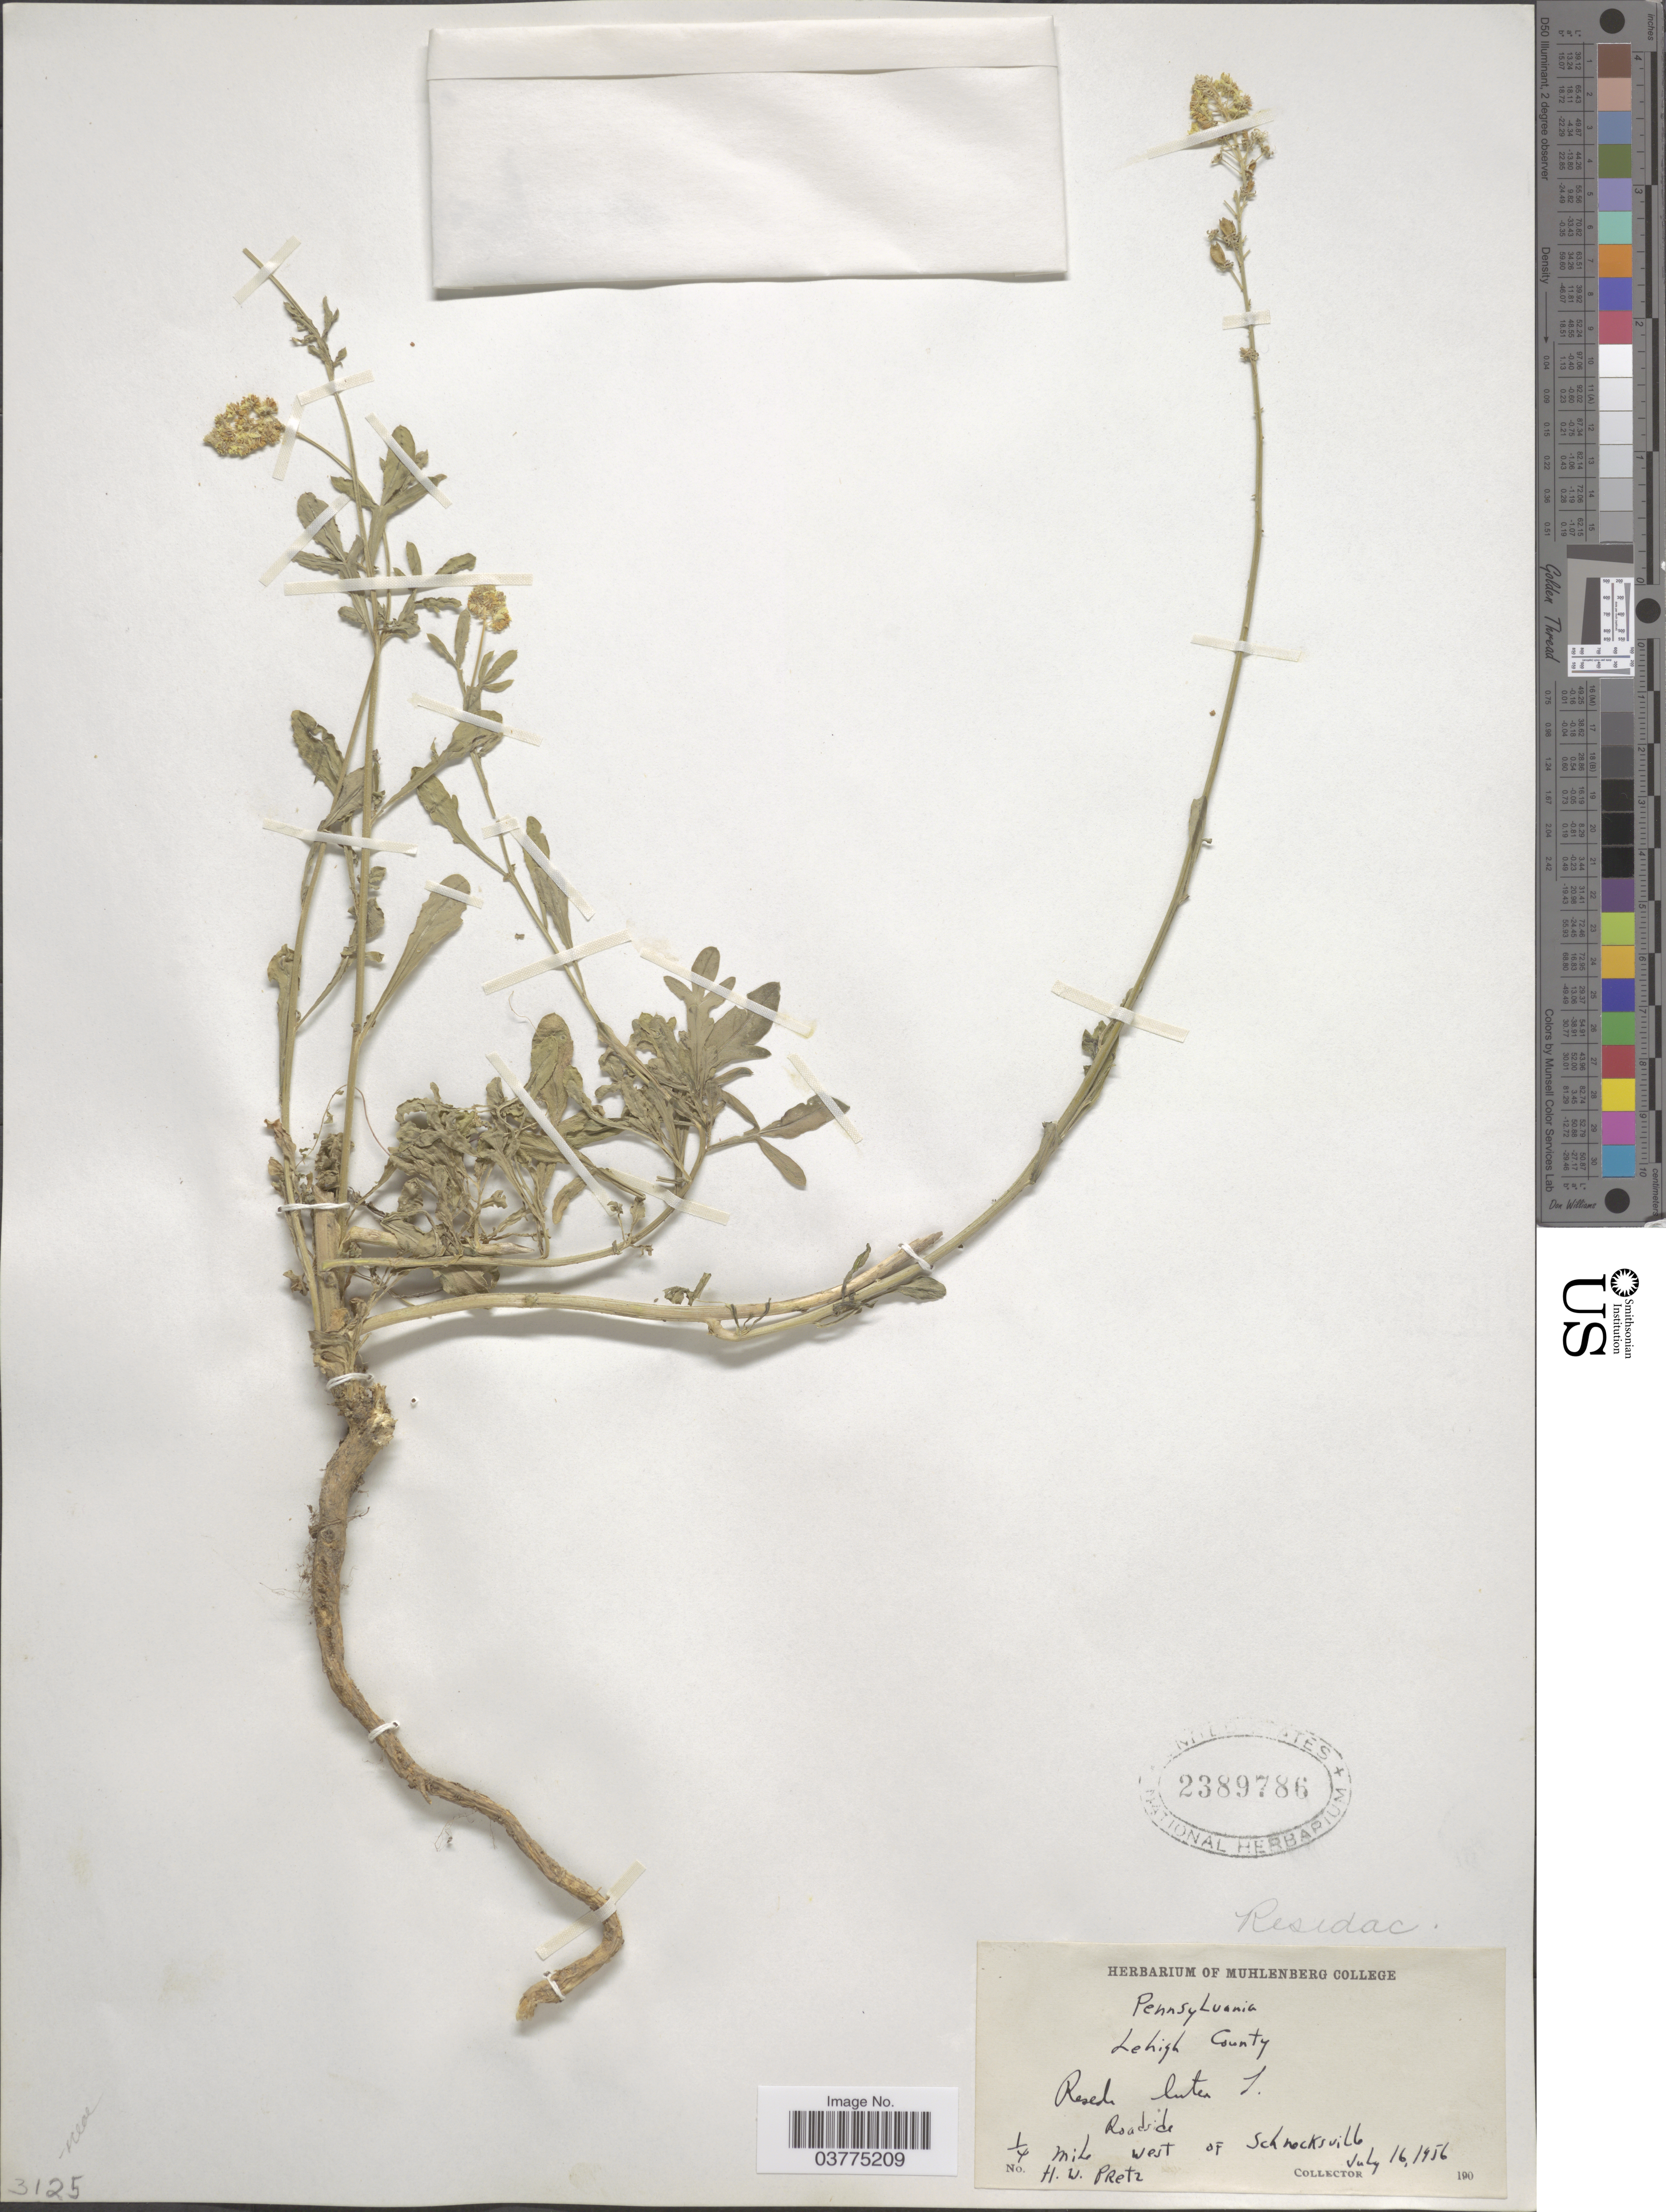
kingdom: Plantae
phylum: Tracheophyta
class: Magnoliopsida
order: Brassicales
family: Resedaceae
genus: Reseda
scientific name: Reseda lutea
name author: L.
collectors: H. W. Pretz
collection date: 1956-07-16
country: United States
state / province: Pennsylvania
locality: Lehigh County. Roadside. ¼ mile west of Schnecksville.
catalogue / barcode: US 2389786